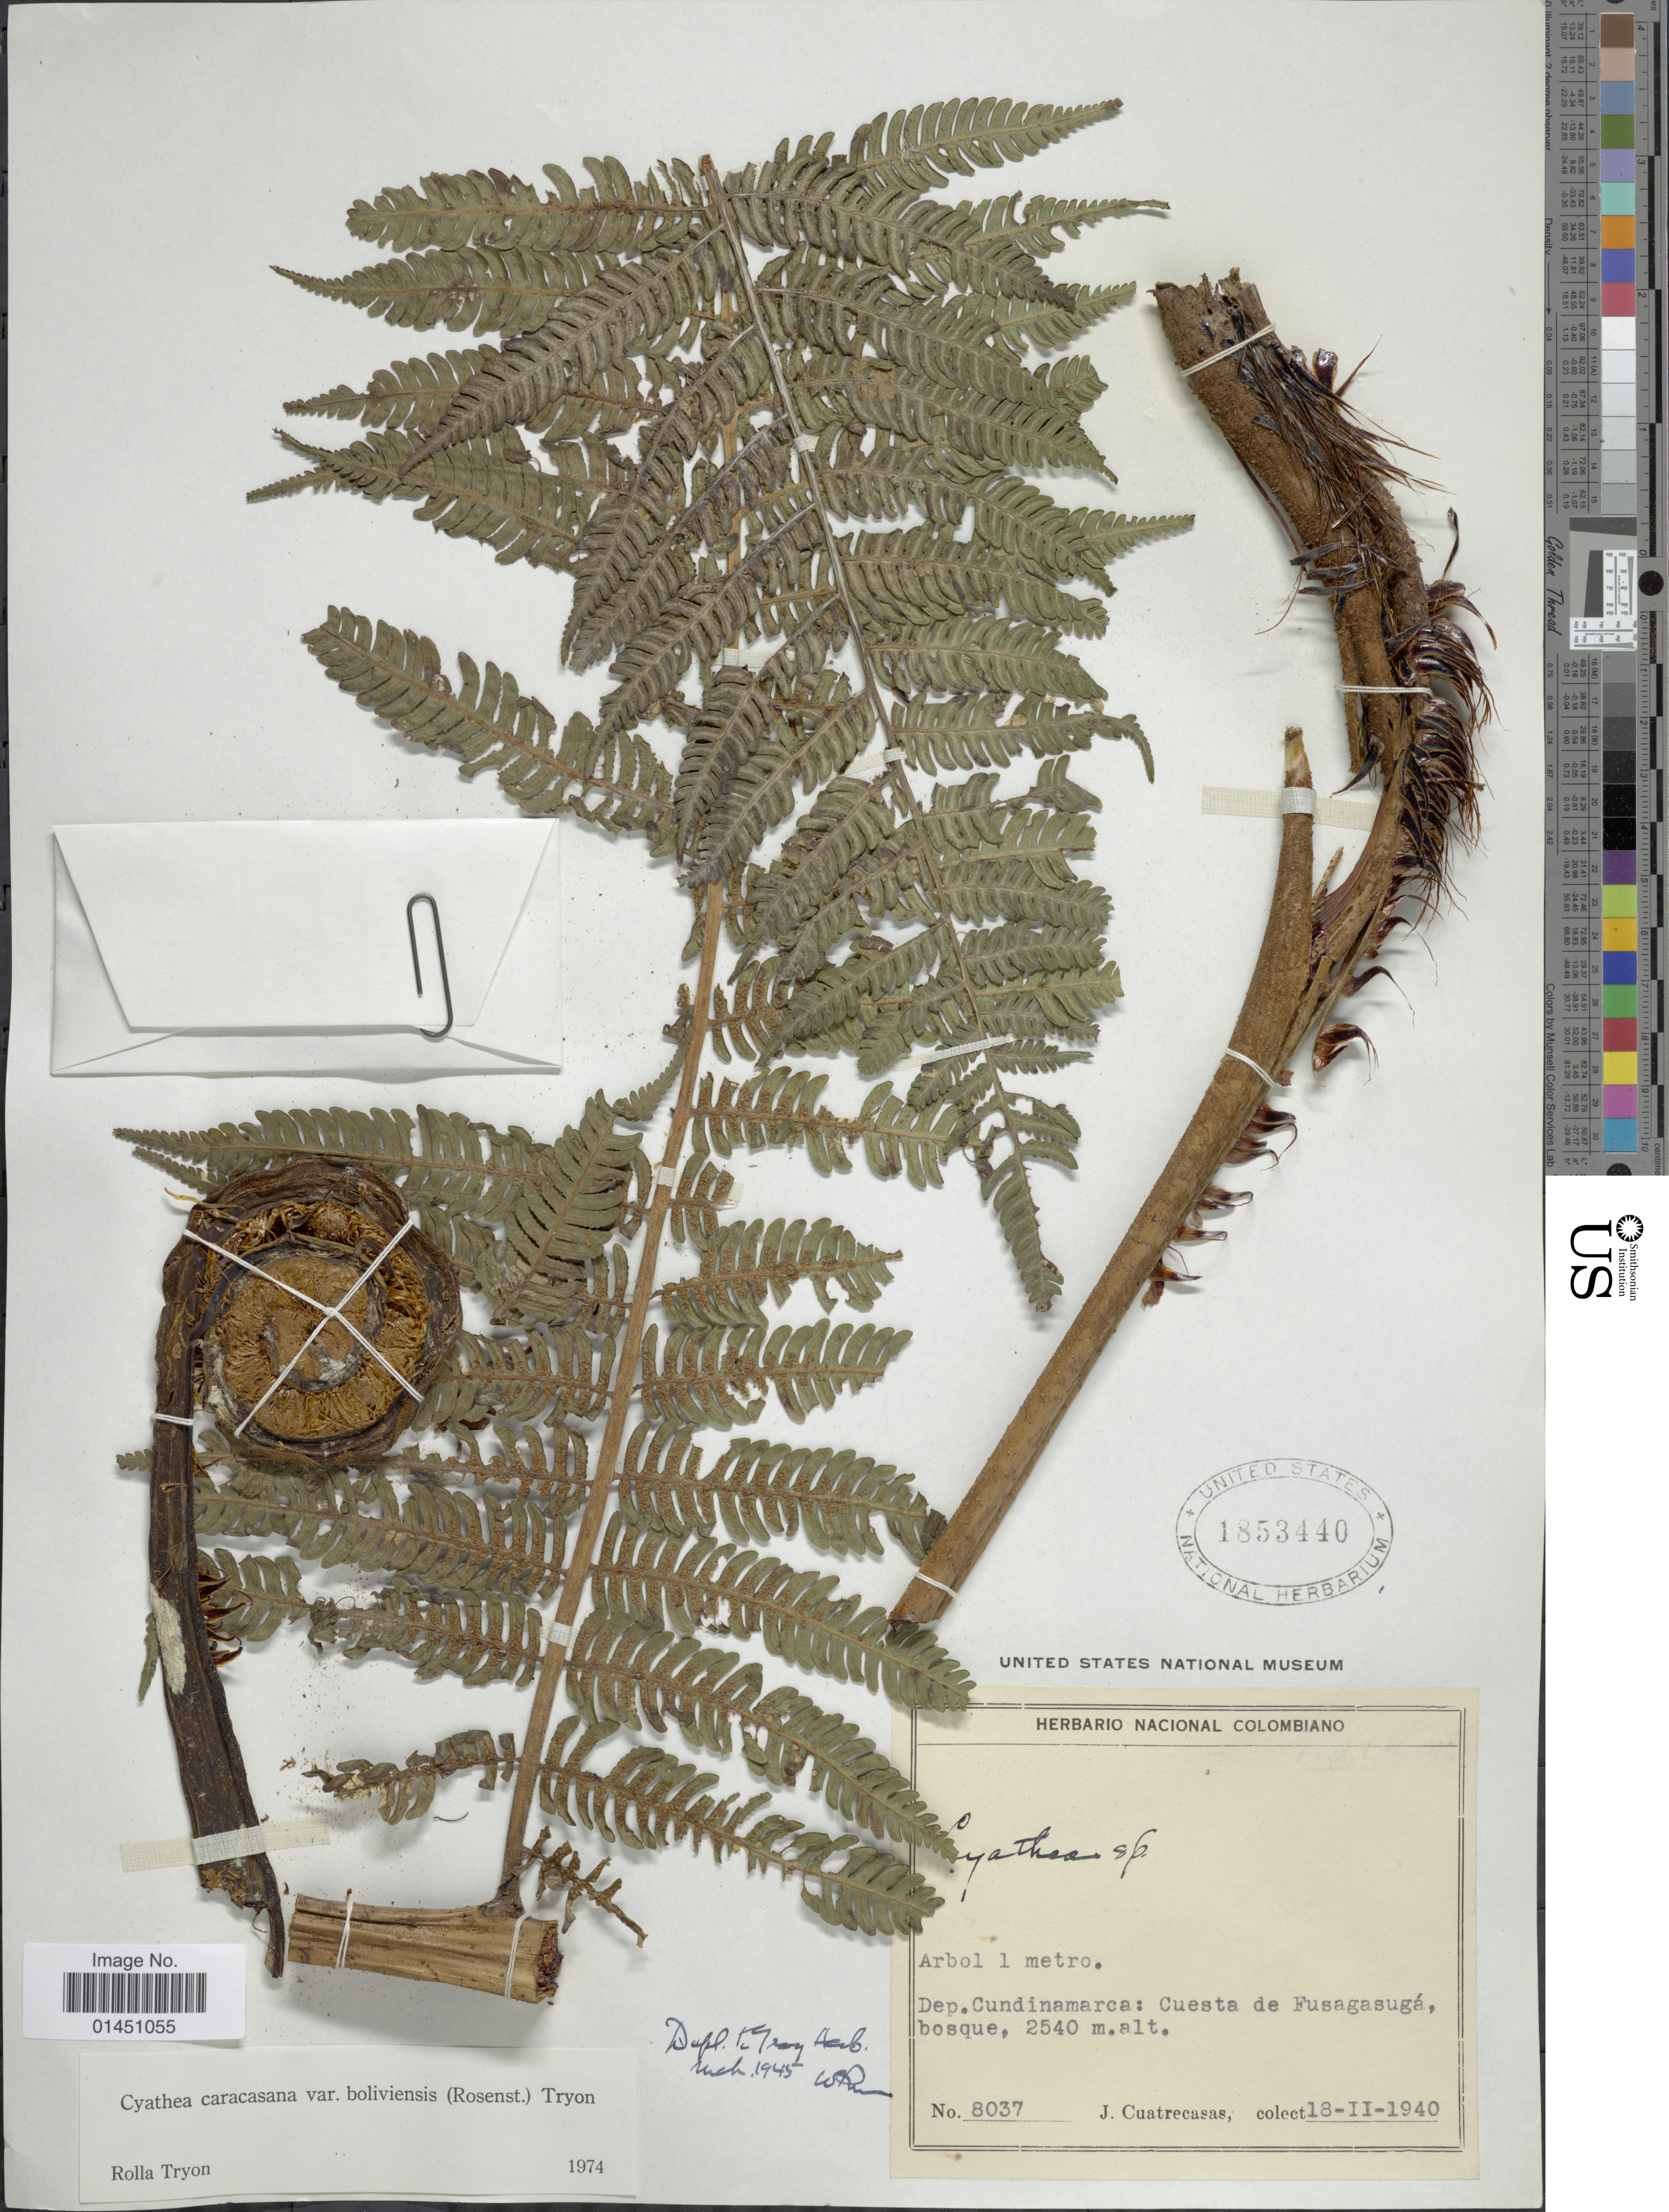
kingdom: Plantae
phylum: Tracheophyta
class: Polypodiopsida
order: Cyatheales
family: Cyatheaceae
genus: Cyathea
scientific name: Cyathea caracasana var. boliviensis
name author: (Rosenst.) R.M. Tryon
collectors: J. Cuatrecasas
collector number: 8037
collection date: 1940-02-18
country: Colombia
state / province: Cundinamarca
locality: Cuesta de Fusagasuga, bosque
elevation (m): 2540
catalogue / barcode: US 1853440